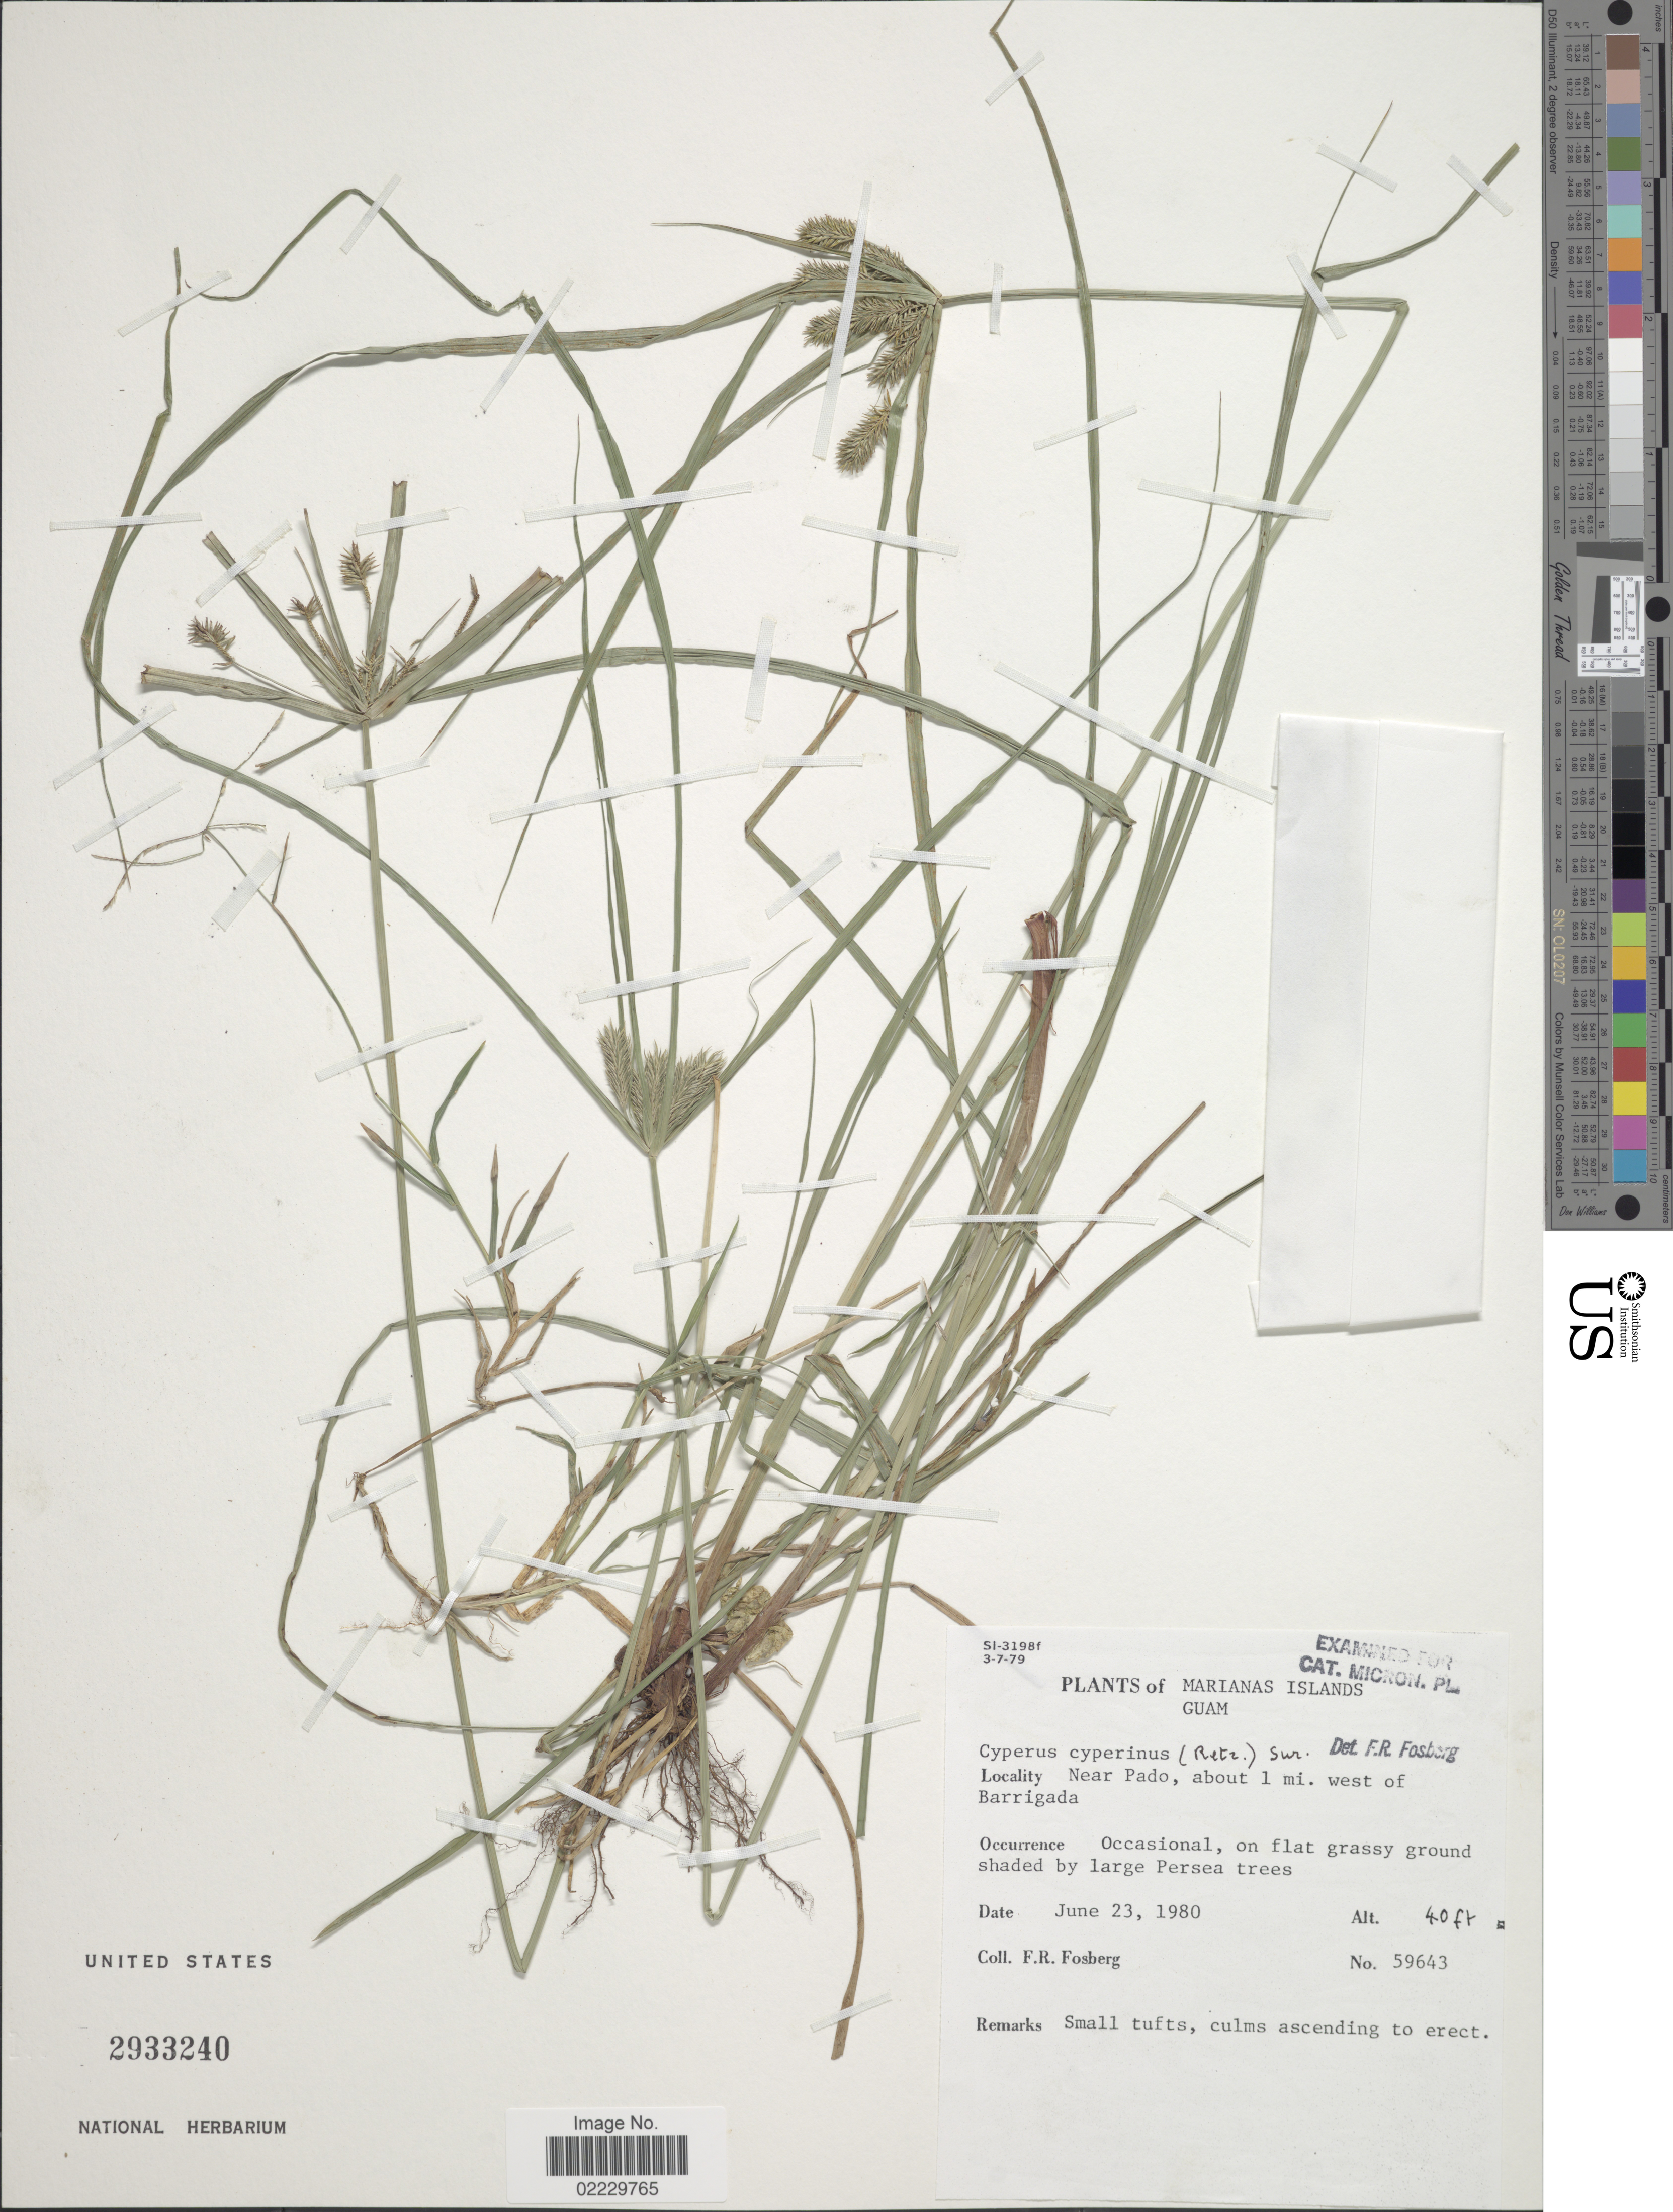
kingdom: Plantae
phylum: Tracheophyta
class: Liliopsida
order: Poales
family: Cyperaceae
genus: Cyperus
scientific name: Cyperus cyperinus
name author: (Retz.) Valck. Sur.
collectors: F. R. Fosberg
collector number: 59643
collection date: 1980-06-23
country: Northern Mariana Islands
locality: Marianas Islands, Guam, Near Pado, about 1 mi. west of Barrigada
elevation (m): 12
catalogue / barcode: US 2933240